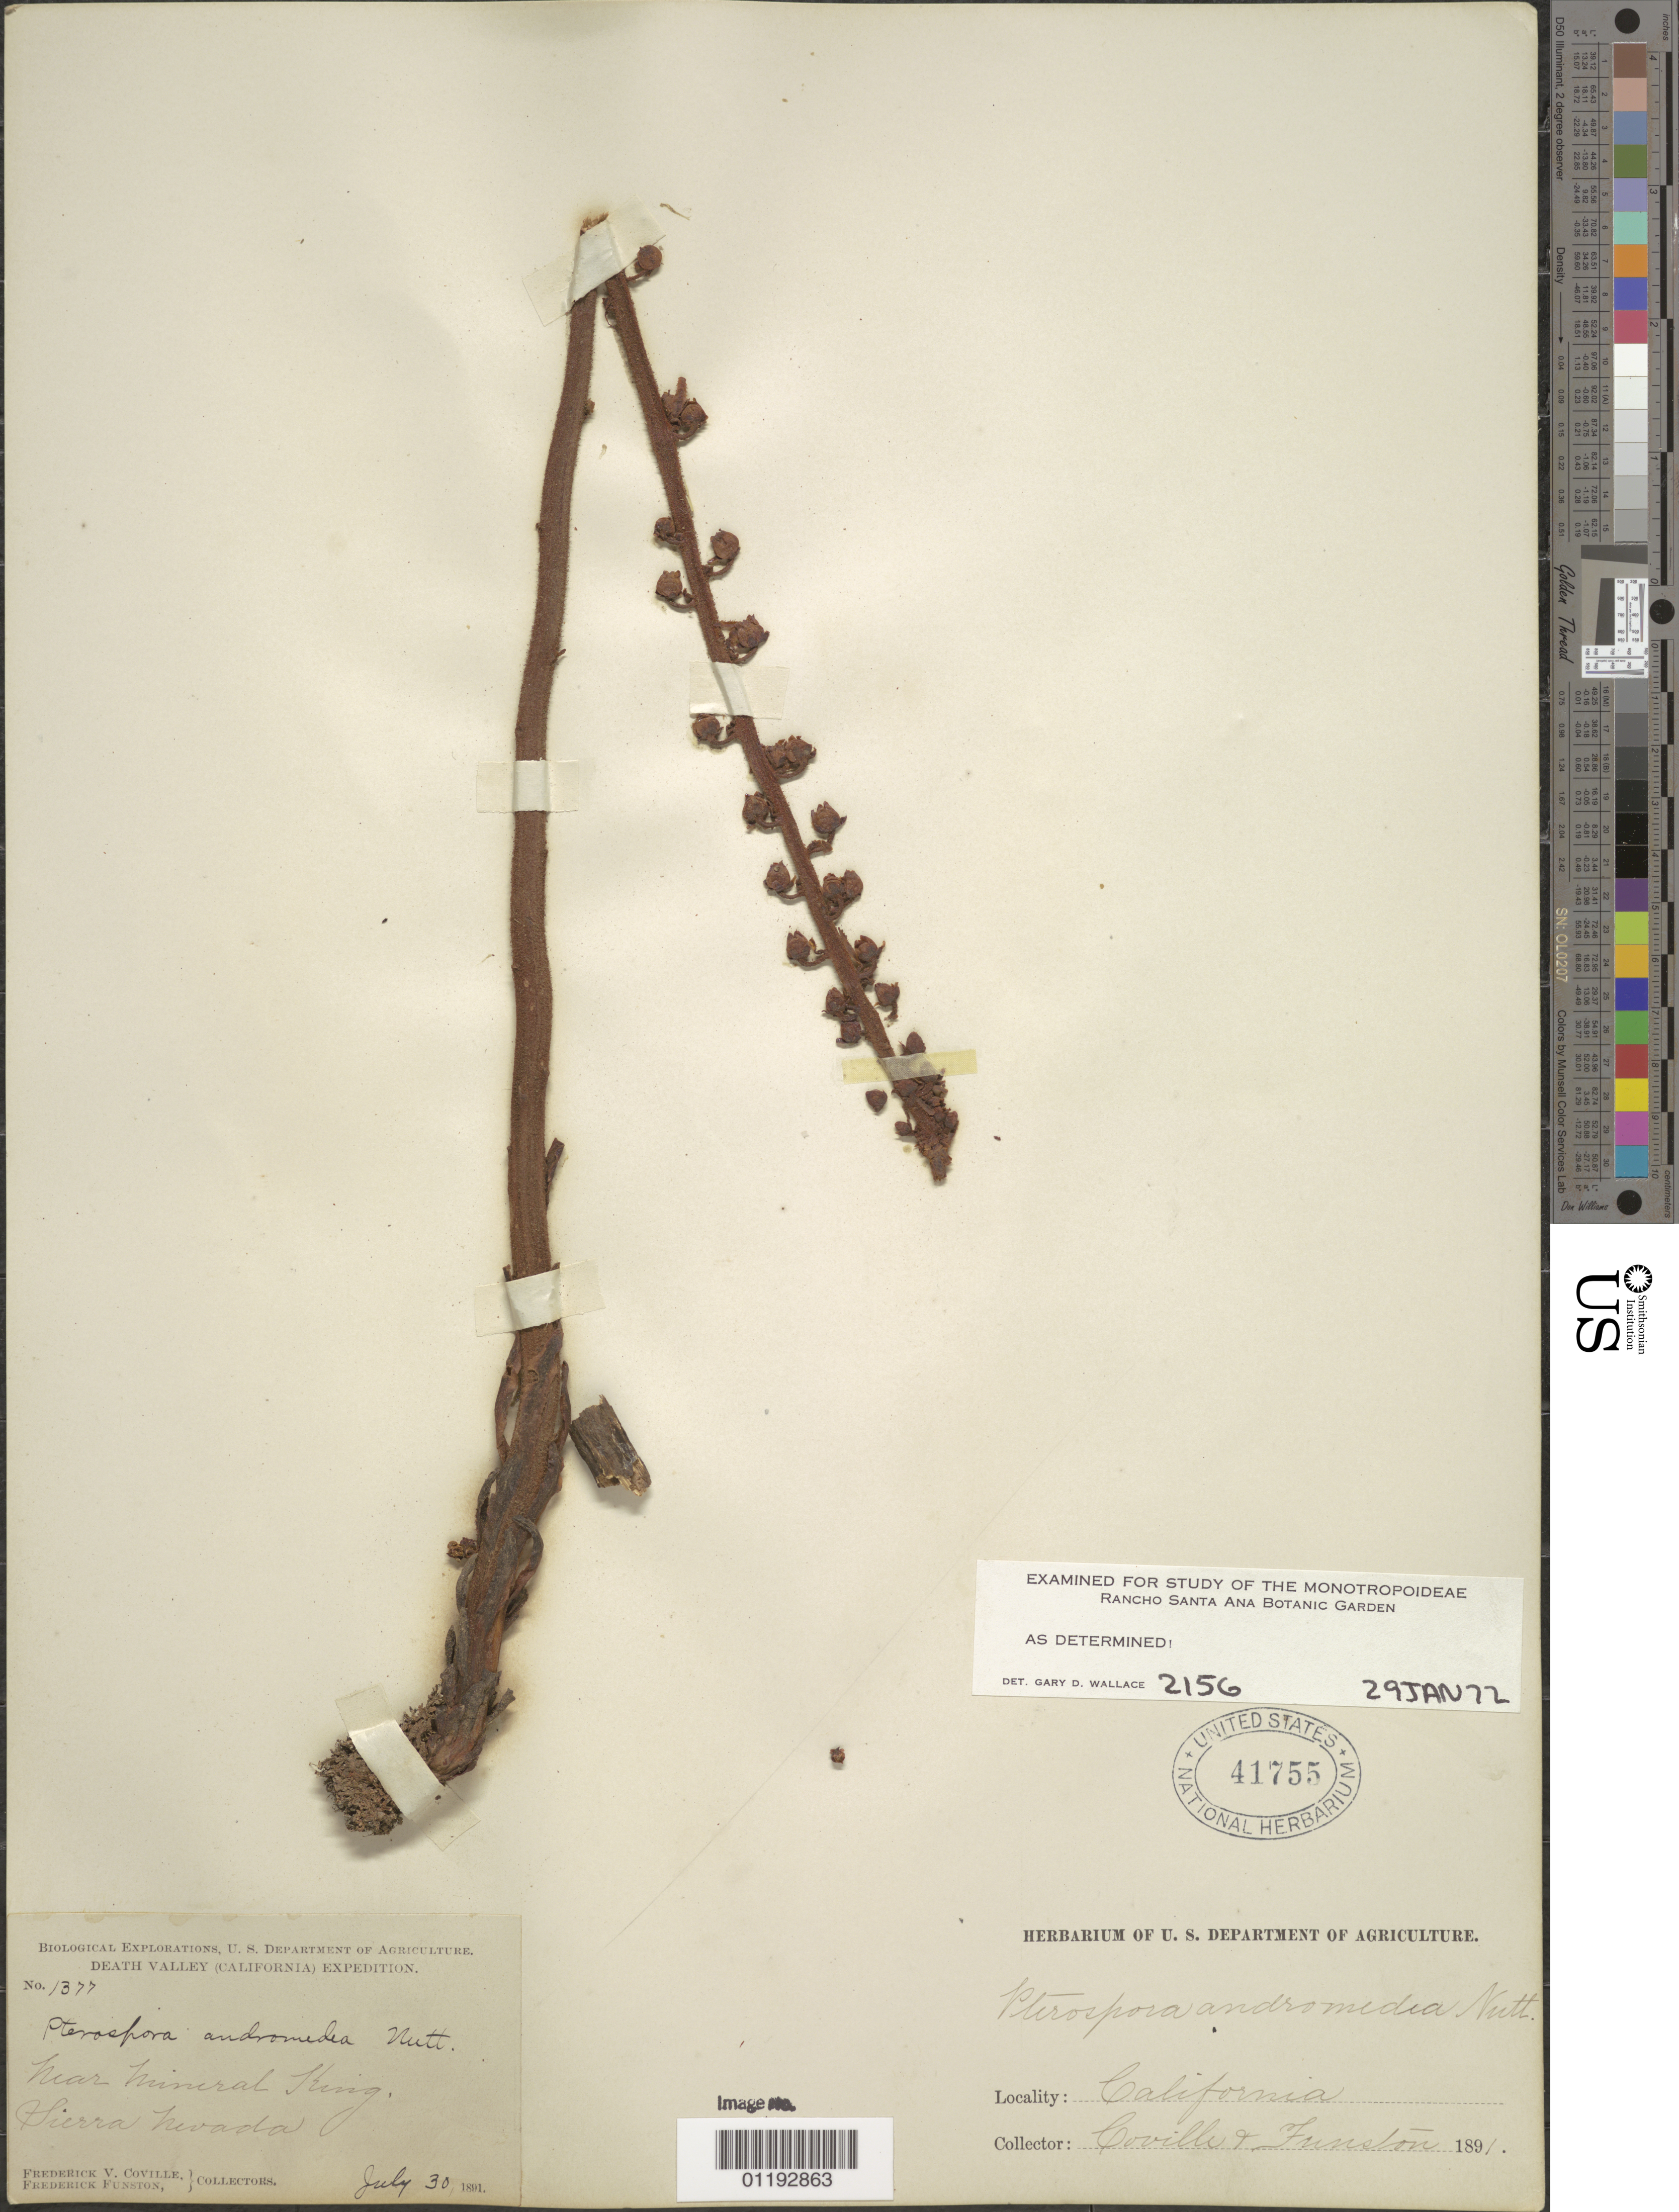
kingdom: Plantae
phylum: Tracheophyta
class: Magnoliopsida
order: Ericales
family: Ericaceae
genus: Pterospora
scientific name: Pterospora andromedea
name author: Nutt.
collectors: F. V. Coville & F. Funston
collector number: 1377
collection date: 1891-07-30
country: United States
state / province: California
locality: near Mineral King, Sierra Nevada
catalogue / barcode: US 41755